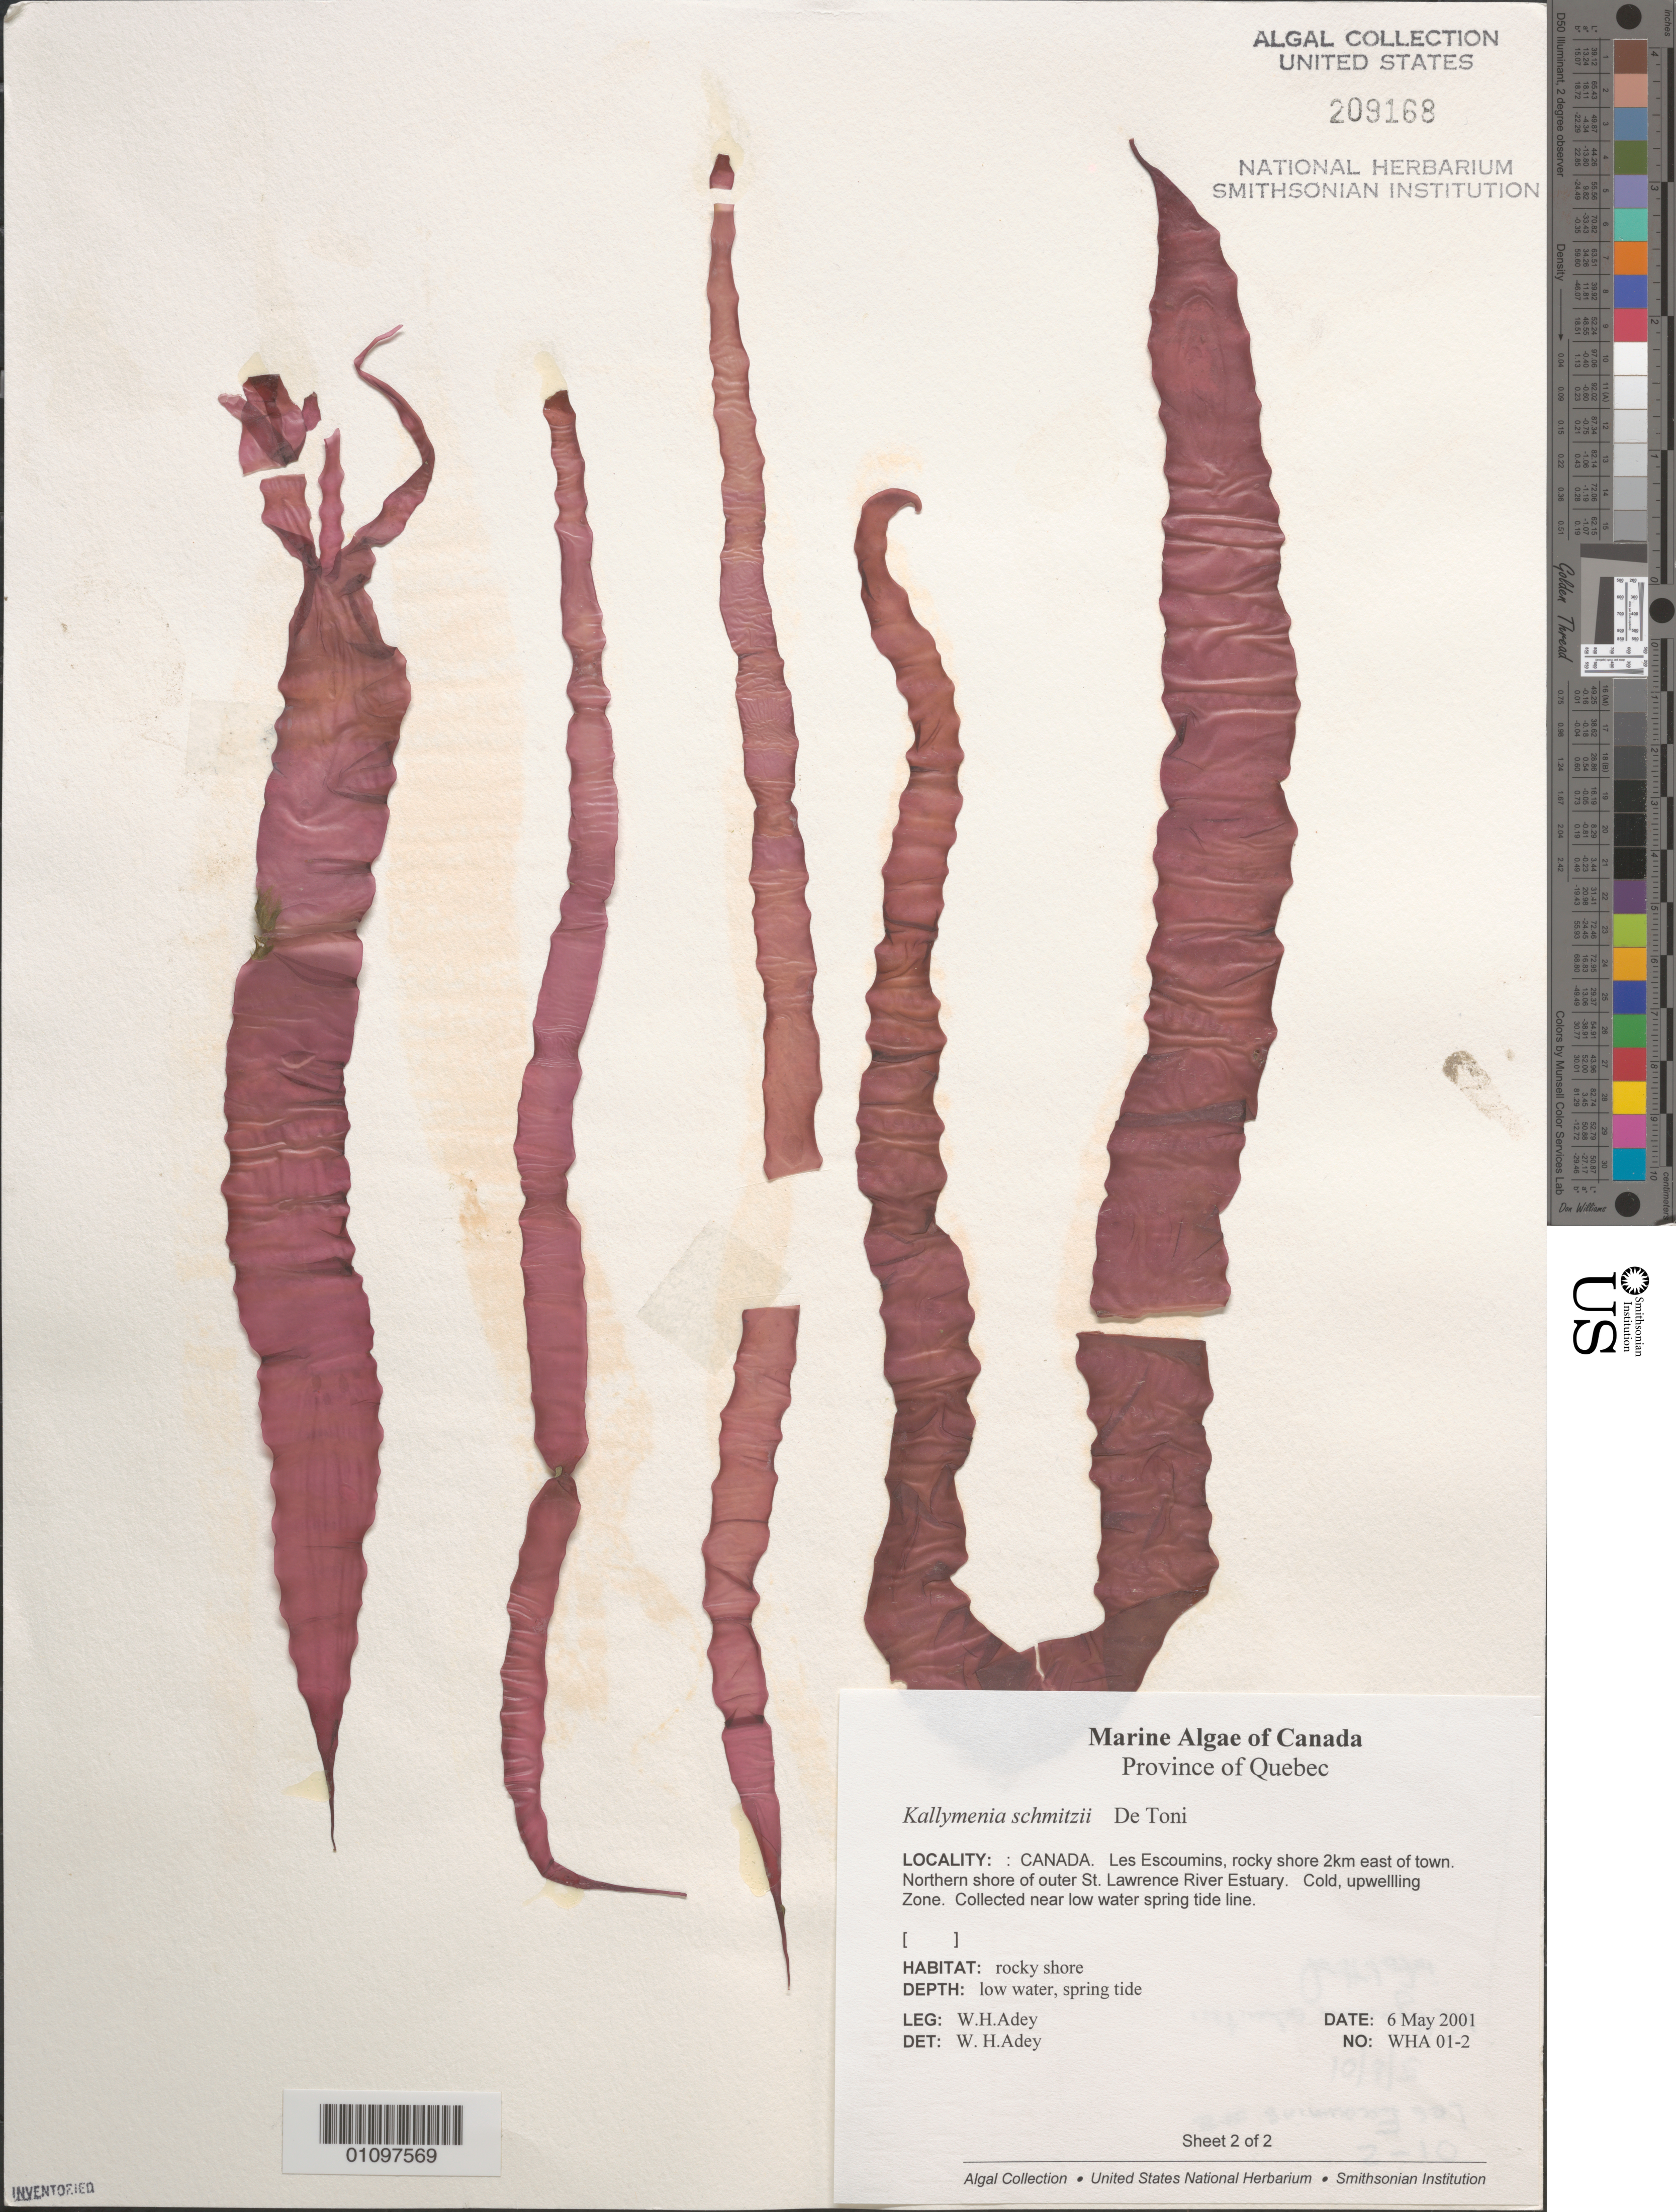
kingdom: Plantae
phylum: Rhodophyta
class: Florideophyceae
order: Gigartinales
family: Kallymeniaceae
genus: Kallymenia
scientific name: Kallymenia schmitzii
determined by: Adey, W. H., Curator (BOT), Smithsonian Institution - National Museum of Natural History (UNITED STATES)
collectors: W. H. Adey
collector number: WHA 01-2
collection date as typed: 06 May 2001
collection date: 2001-05-06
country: Canada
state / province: Quebec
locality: Les Escoumins, rocky shore 2 km east of town, northern shore of outer St. Lawrence River Estuary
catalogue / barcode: US 209168